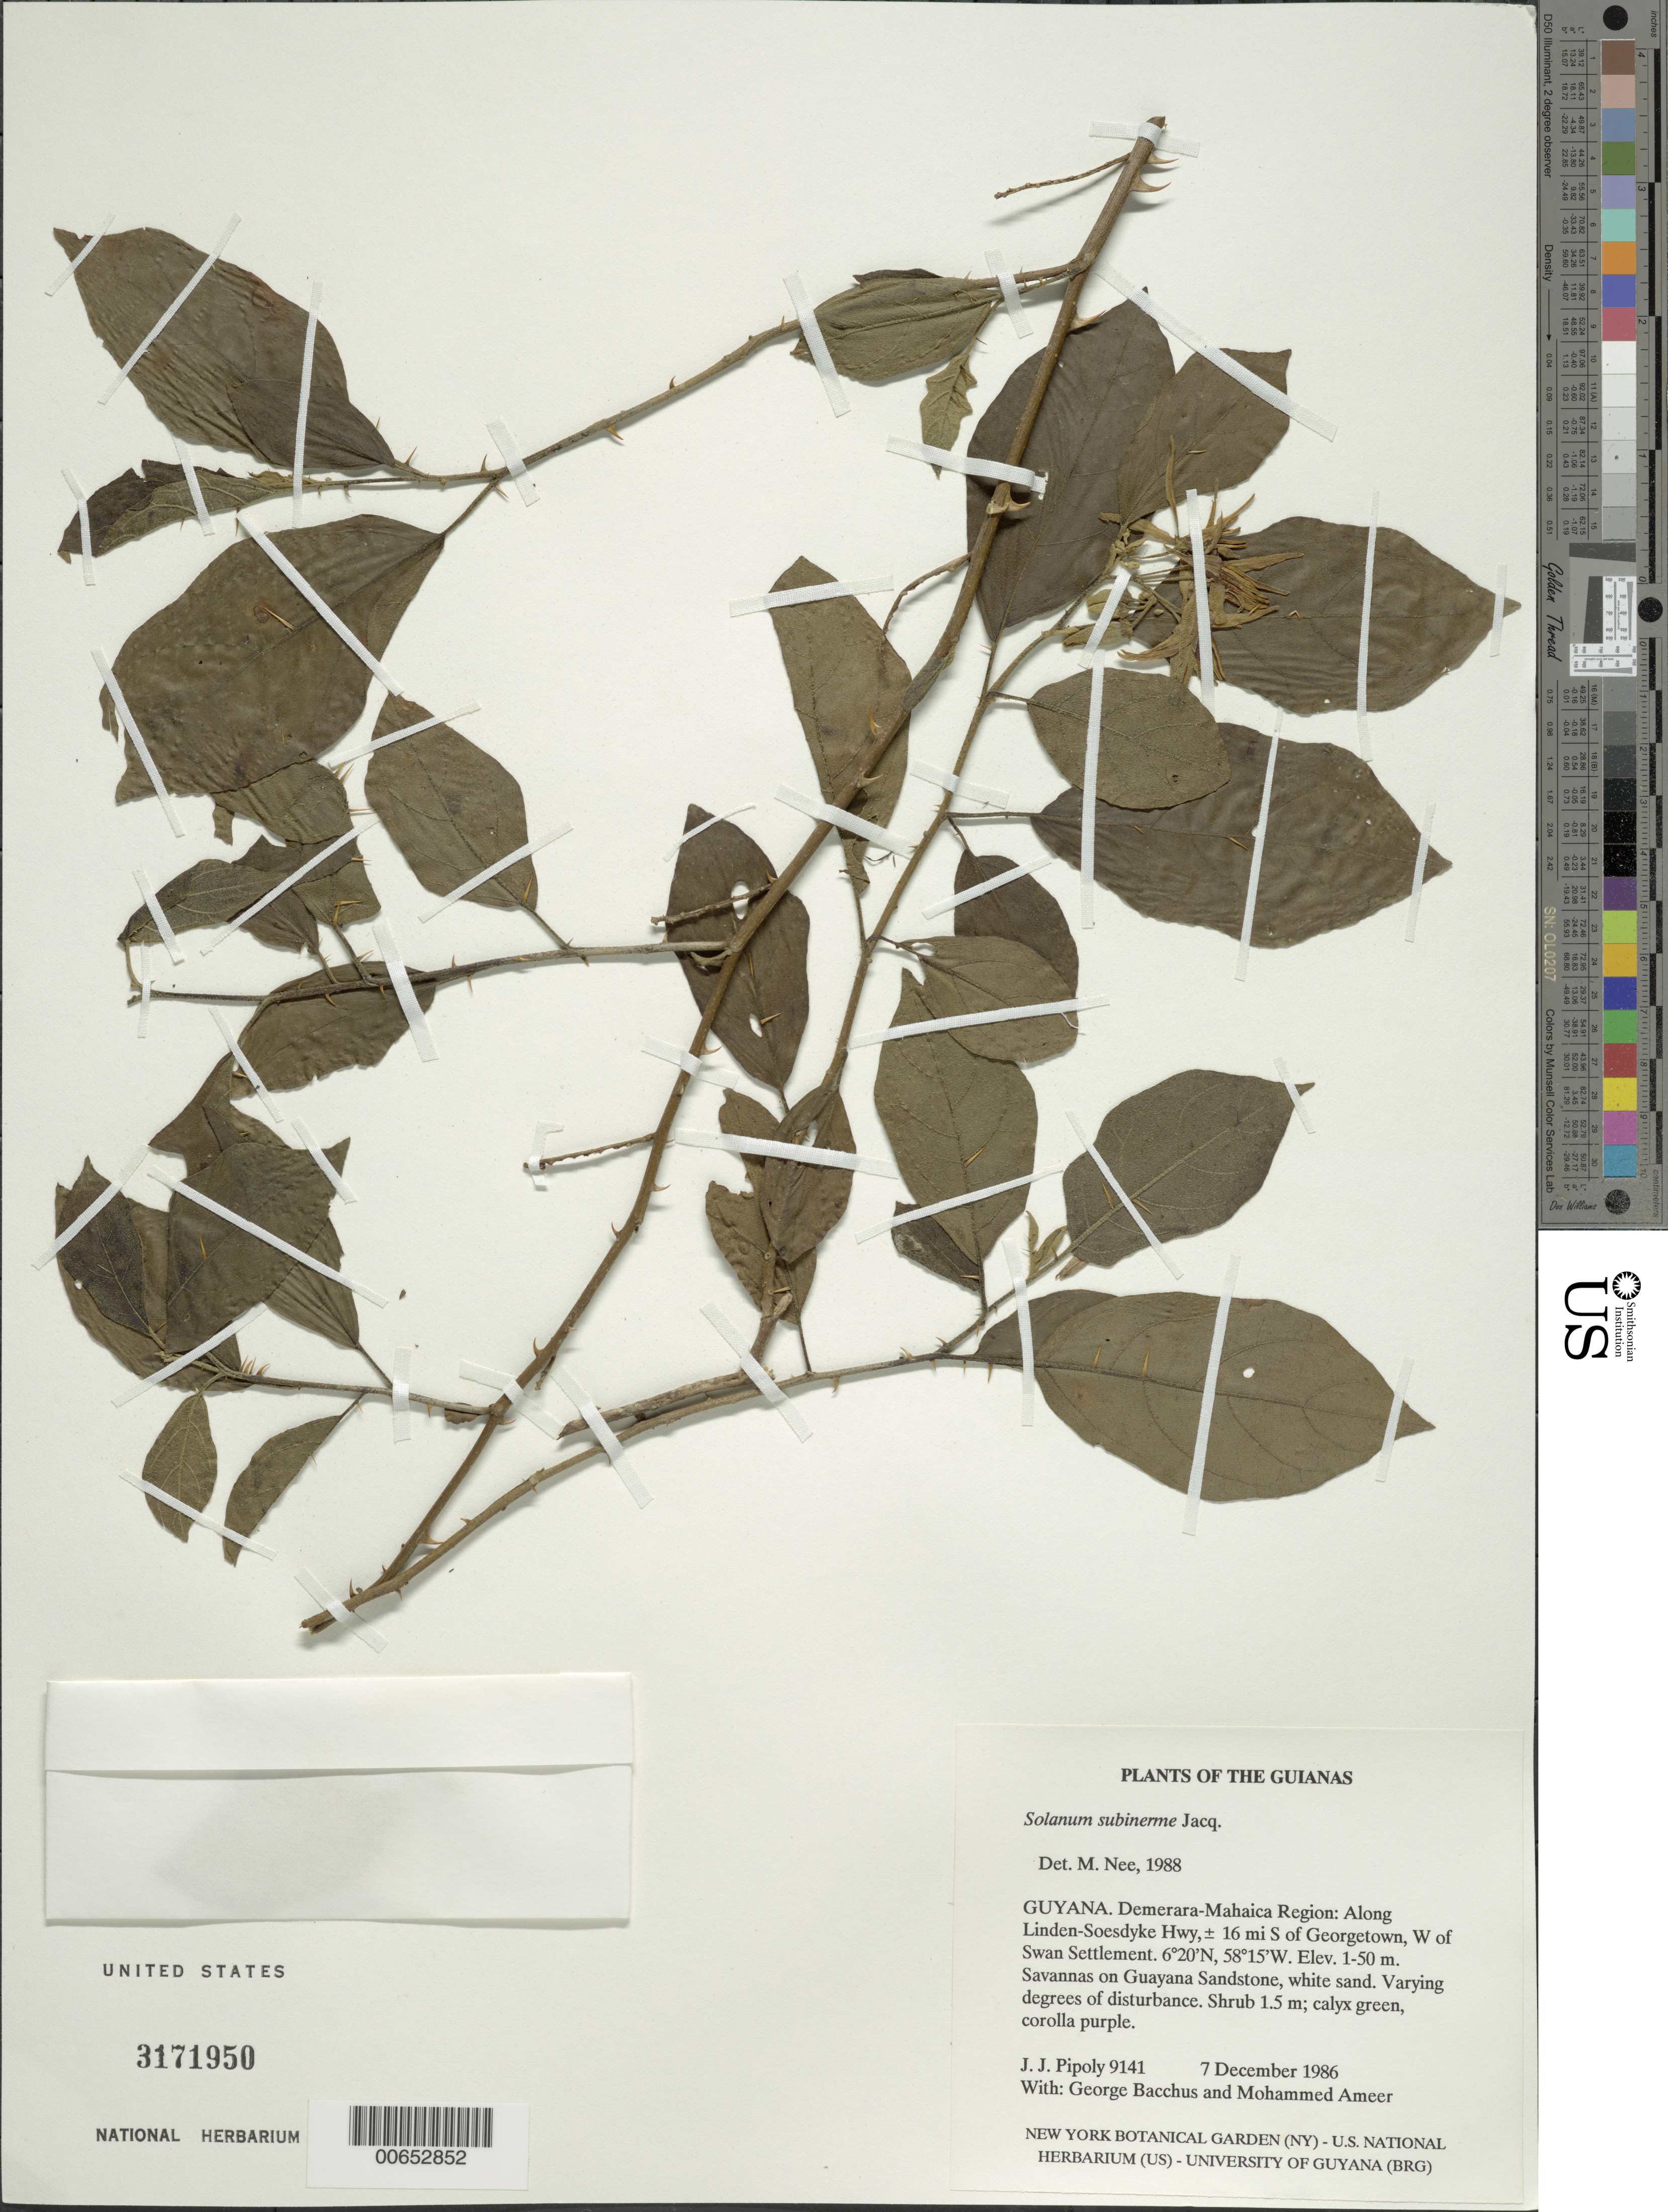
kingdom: Plantae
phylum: Tracheophyta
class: Magnoliopsida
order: Solanales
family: Solanaceae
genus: Solanum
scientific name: Solanum subinerme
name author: Jacq.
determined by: Nee, Michael H.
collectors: J. J. Pipoly, G. Ameer & M. Bacchus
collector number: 9141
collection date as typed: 12 Dec 1986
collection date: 1986-12-12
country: Guyana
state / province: Demerara-Mahaica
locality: Along Linden-Soesdyke Hwy,± 16 mi S of Georgetown, W of Swan Settlement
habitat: Savannas on Guayana Sandstone, white sand. Varying degrees of disturbance.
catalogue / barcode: US 3171950